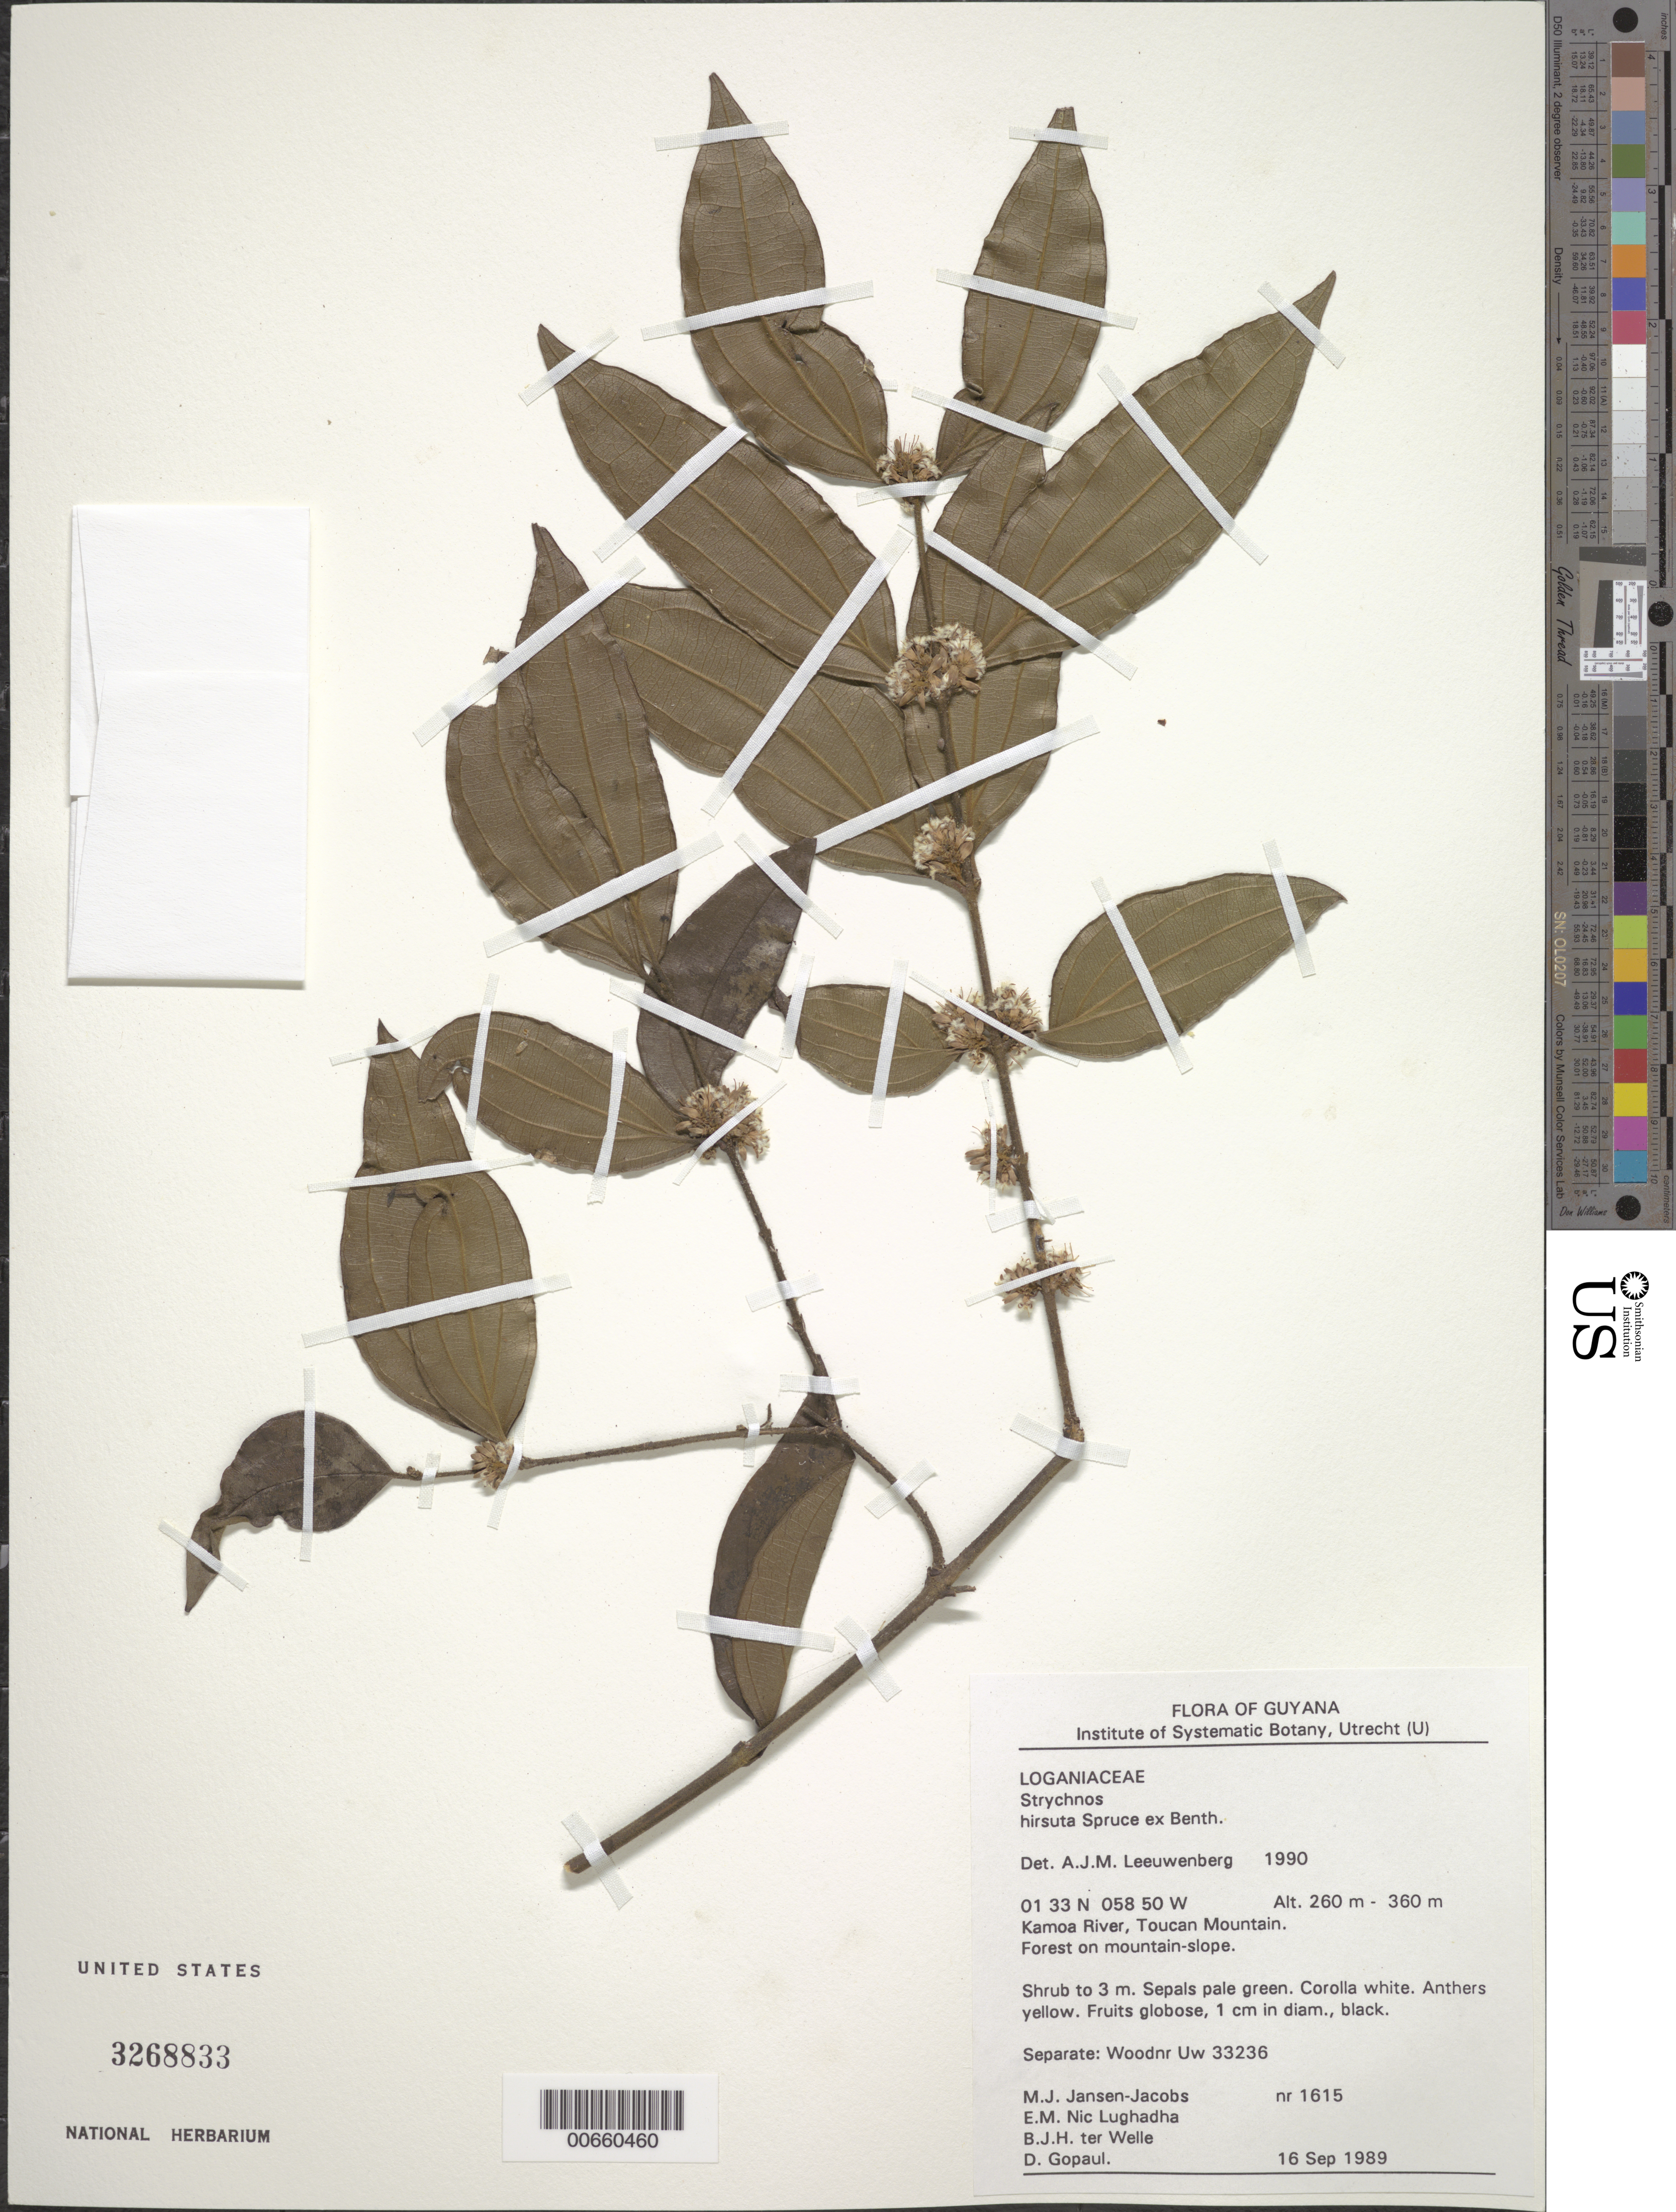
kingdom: Plantae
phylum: Tracheophyta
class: Magnoliopsida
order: Gentianales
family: Loganiaceae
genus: Strychnos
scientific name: Strychnos hirsuta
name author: Spruce ex Benth.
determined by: Leeuwenberg, A. J. M.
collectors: M. J. Jansen-Jacobs, E. Nic Lughadha, B. Welle & D. Gopaul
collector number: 1615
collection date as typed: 16-Sep-89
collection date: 1989-09-16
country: Guyana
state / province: U. Takutu-U. Essequibo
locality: Toucan Mountain, Kamoa River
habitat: Forest on mountain slope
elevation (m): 260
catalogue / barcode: US 3268833